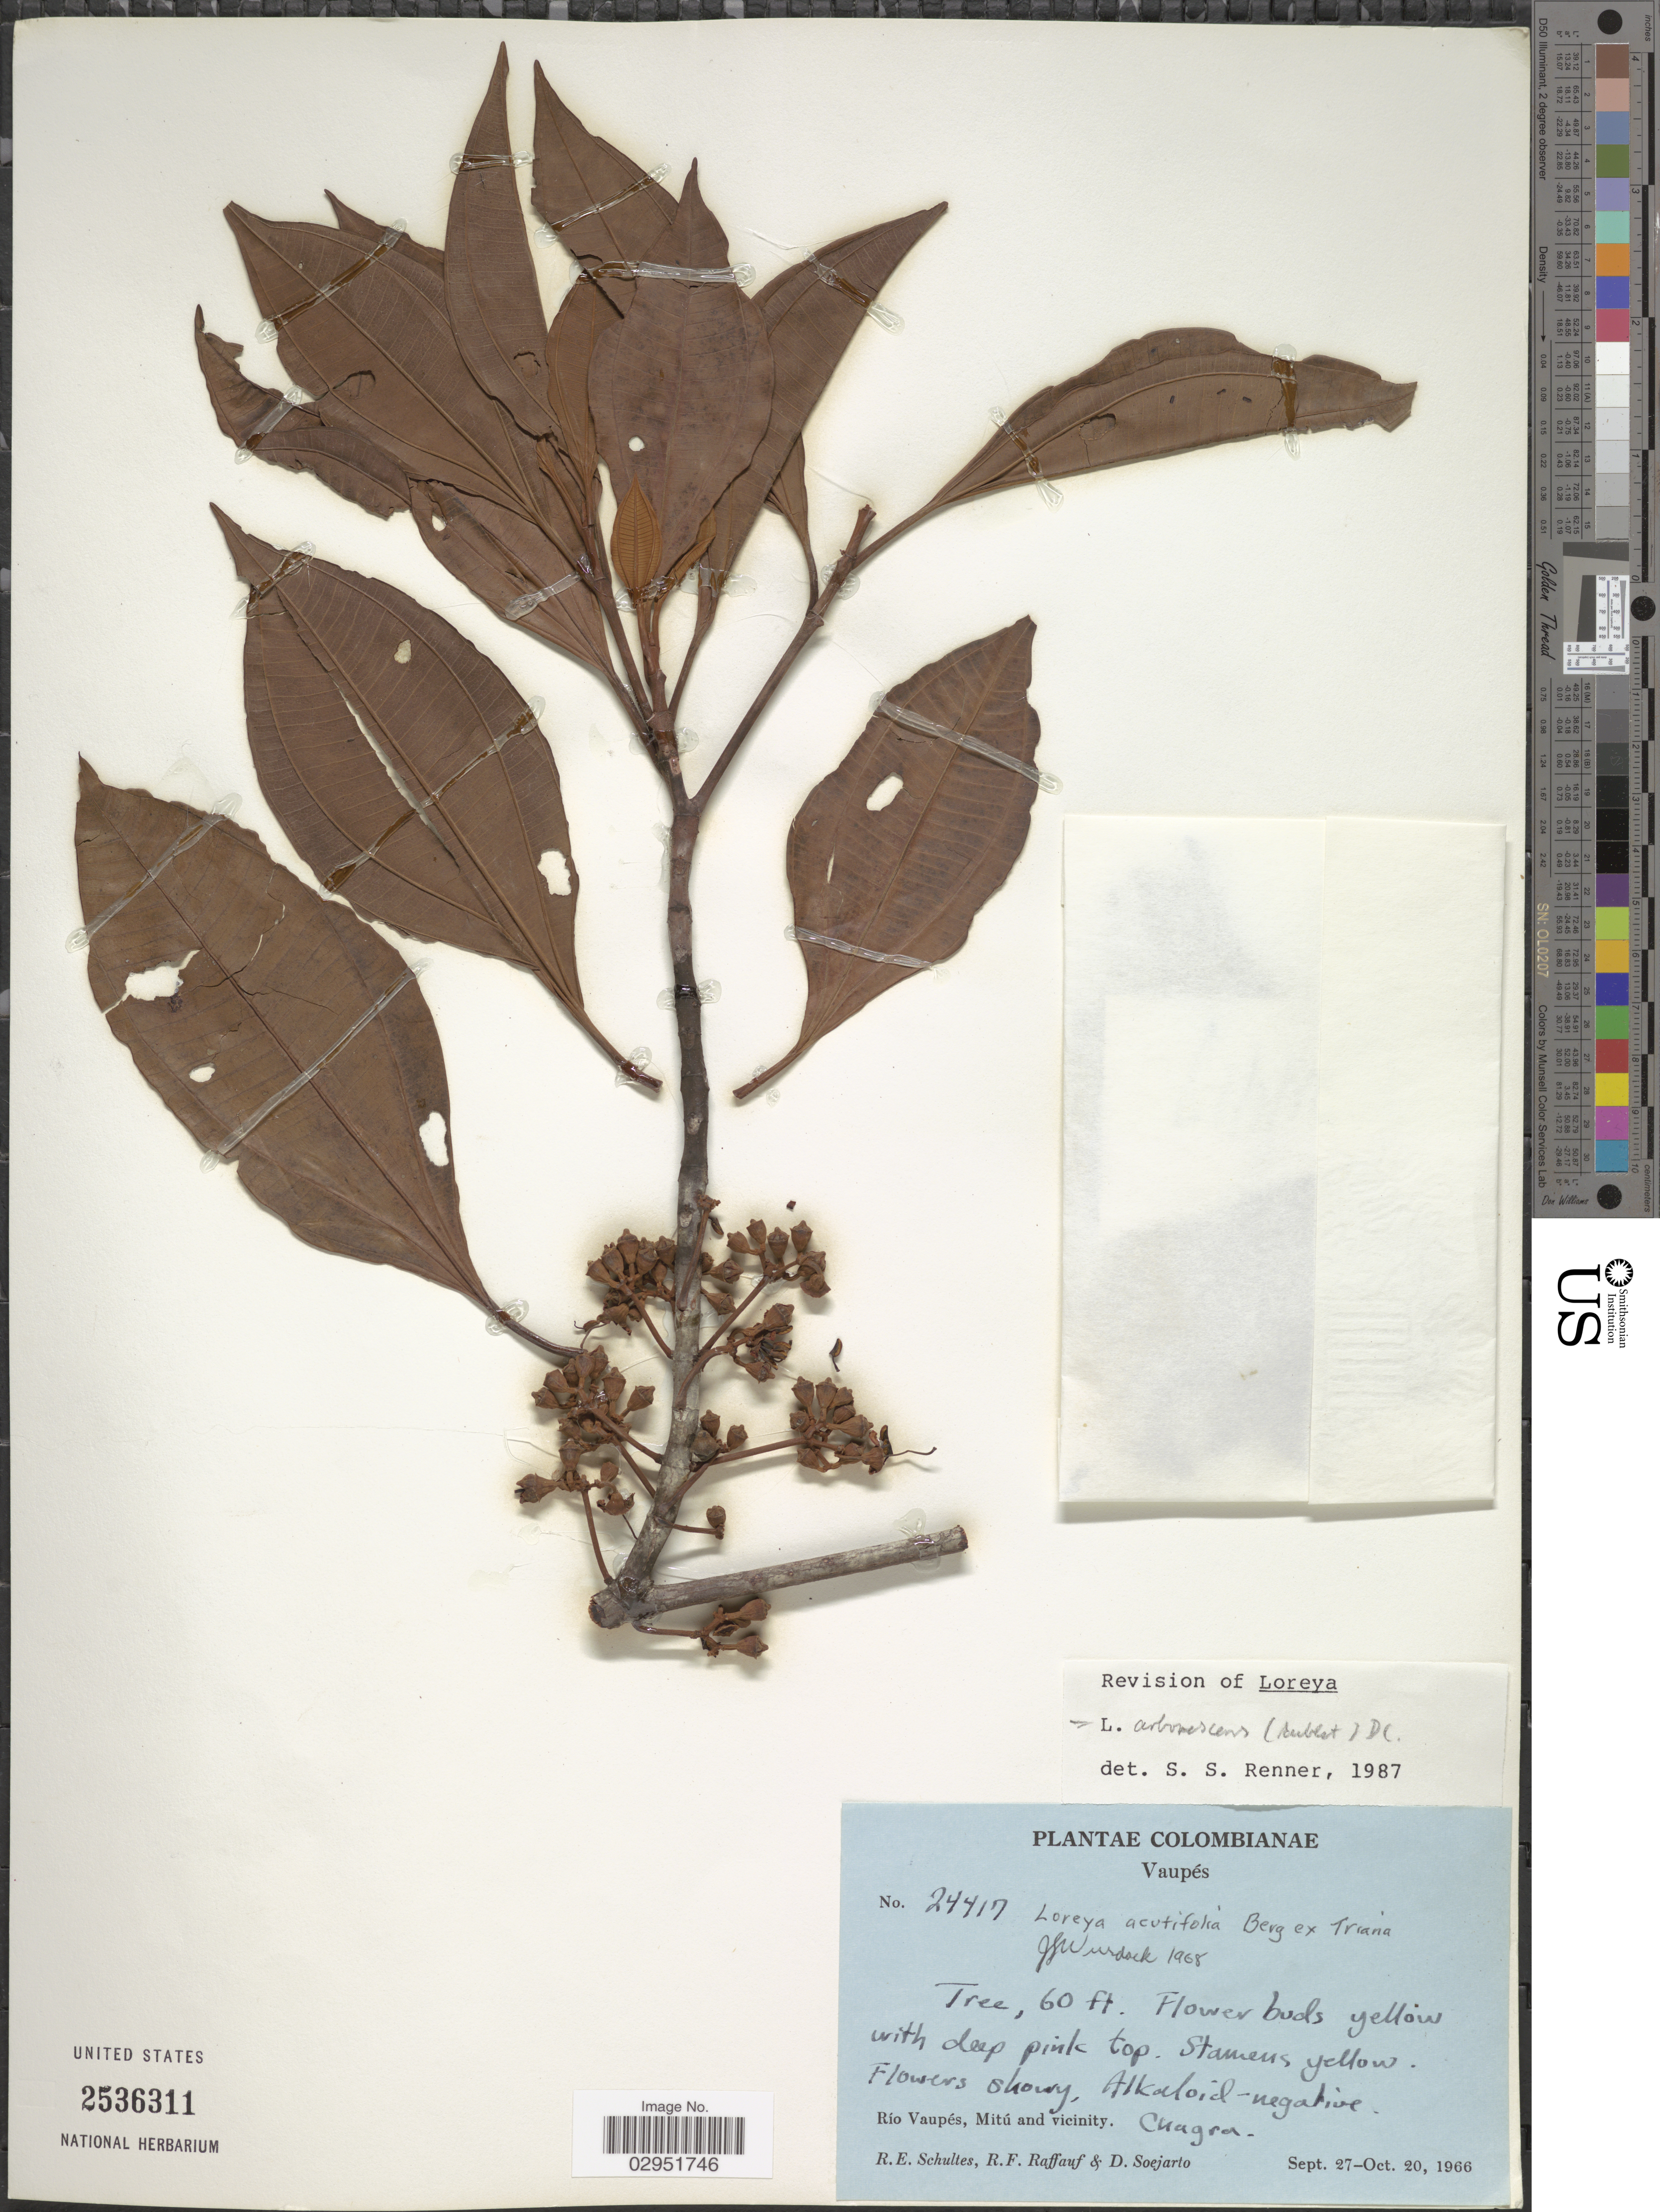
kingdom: Plantae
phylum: Tracheophyta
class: Magnoliopsida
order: Myrtales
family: Melastomataceae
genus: Bellucia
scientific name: Bellucia arborescens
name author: (Aubl.) Baill.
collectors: R. E. Schultes, R. Raffauf & D. Soejarto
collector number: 24417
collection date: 1966-09-27/1966-10-20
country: Colombia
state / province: Vaupés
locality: Río Vaupés, Mitú and vicinity. Chagra.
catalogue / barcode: US 2536311